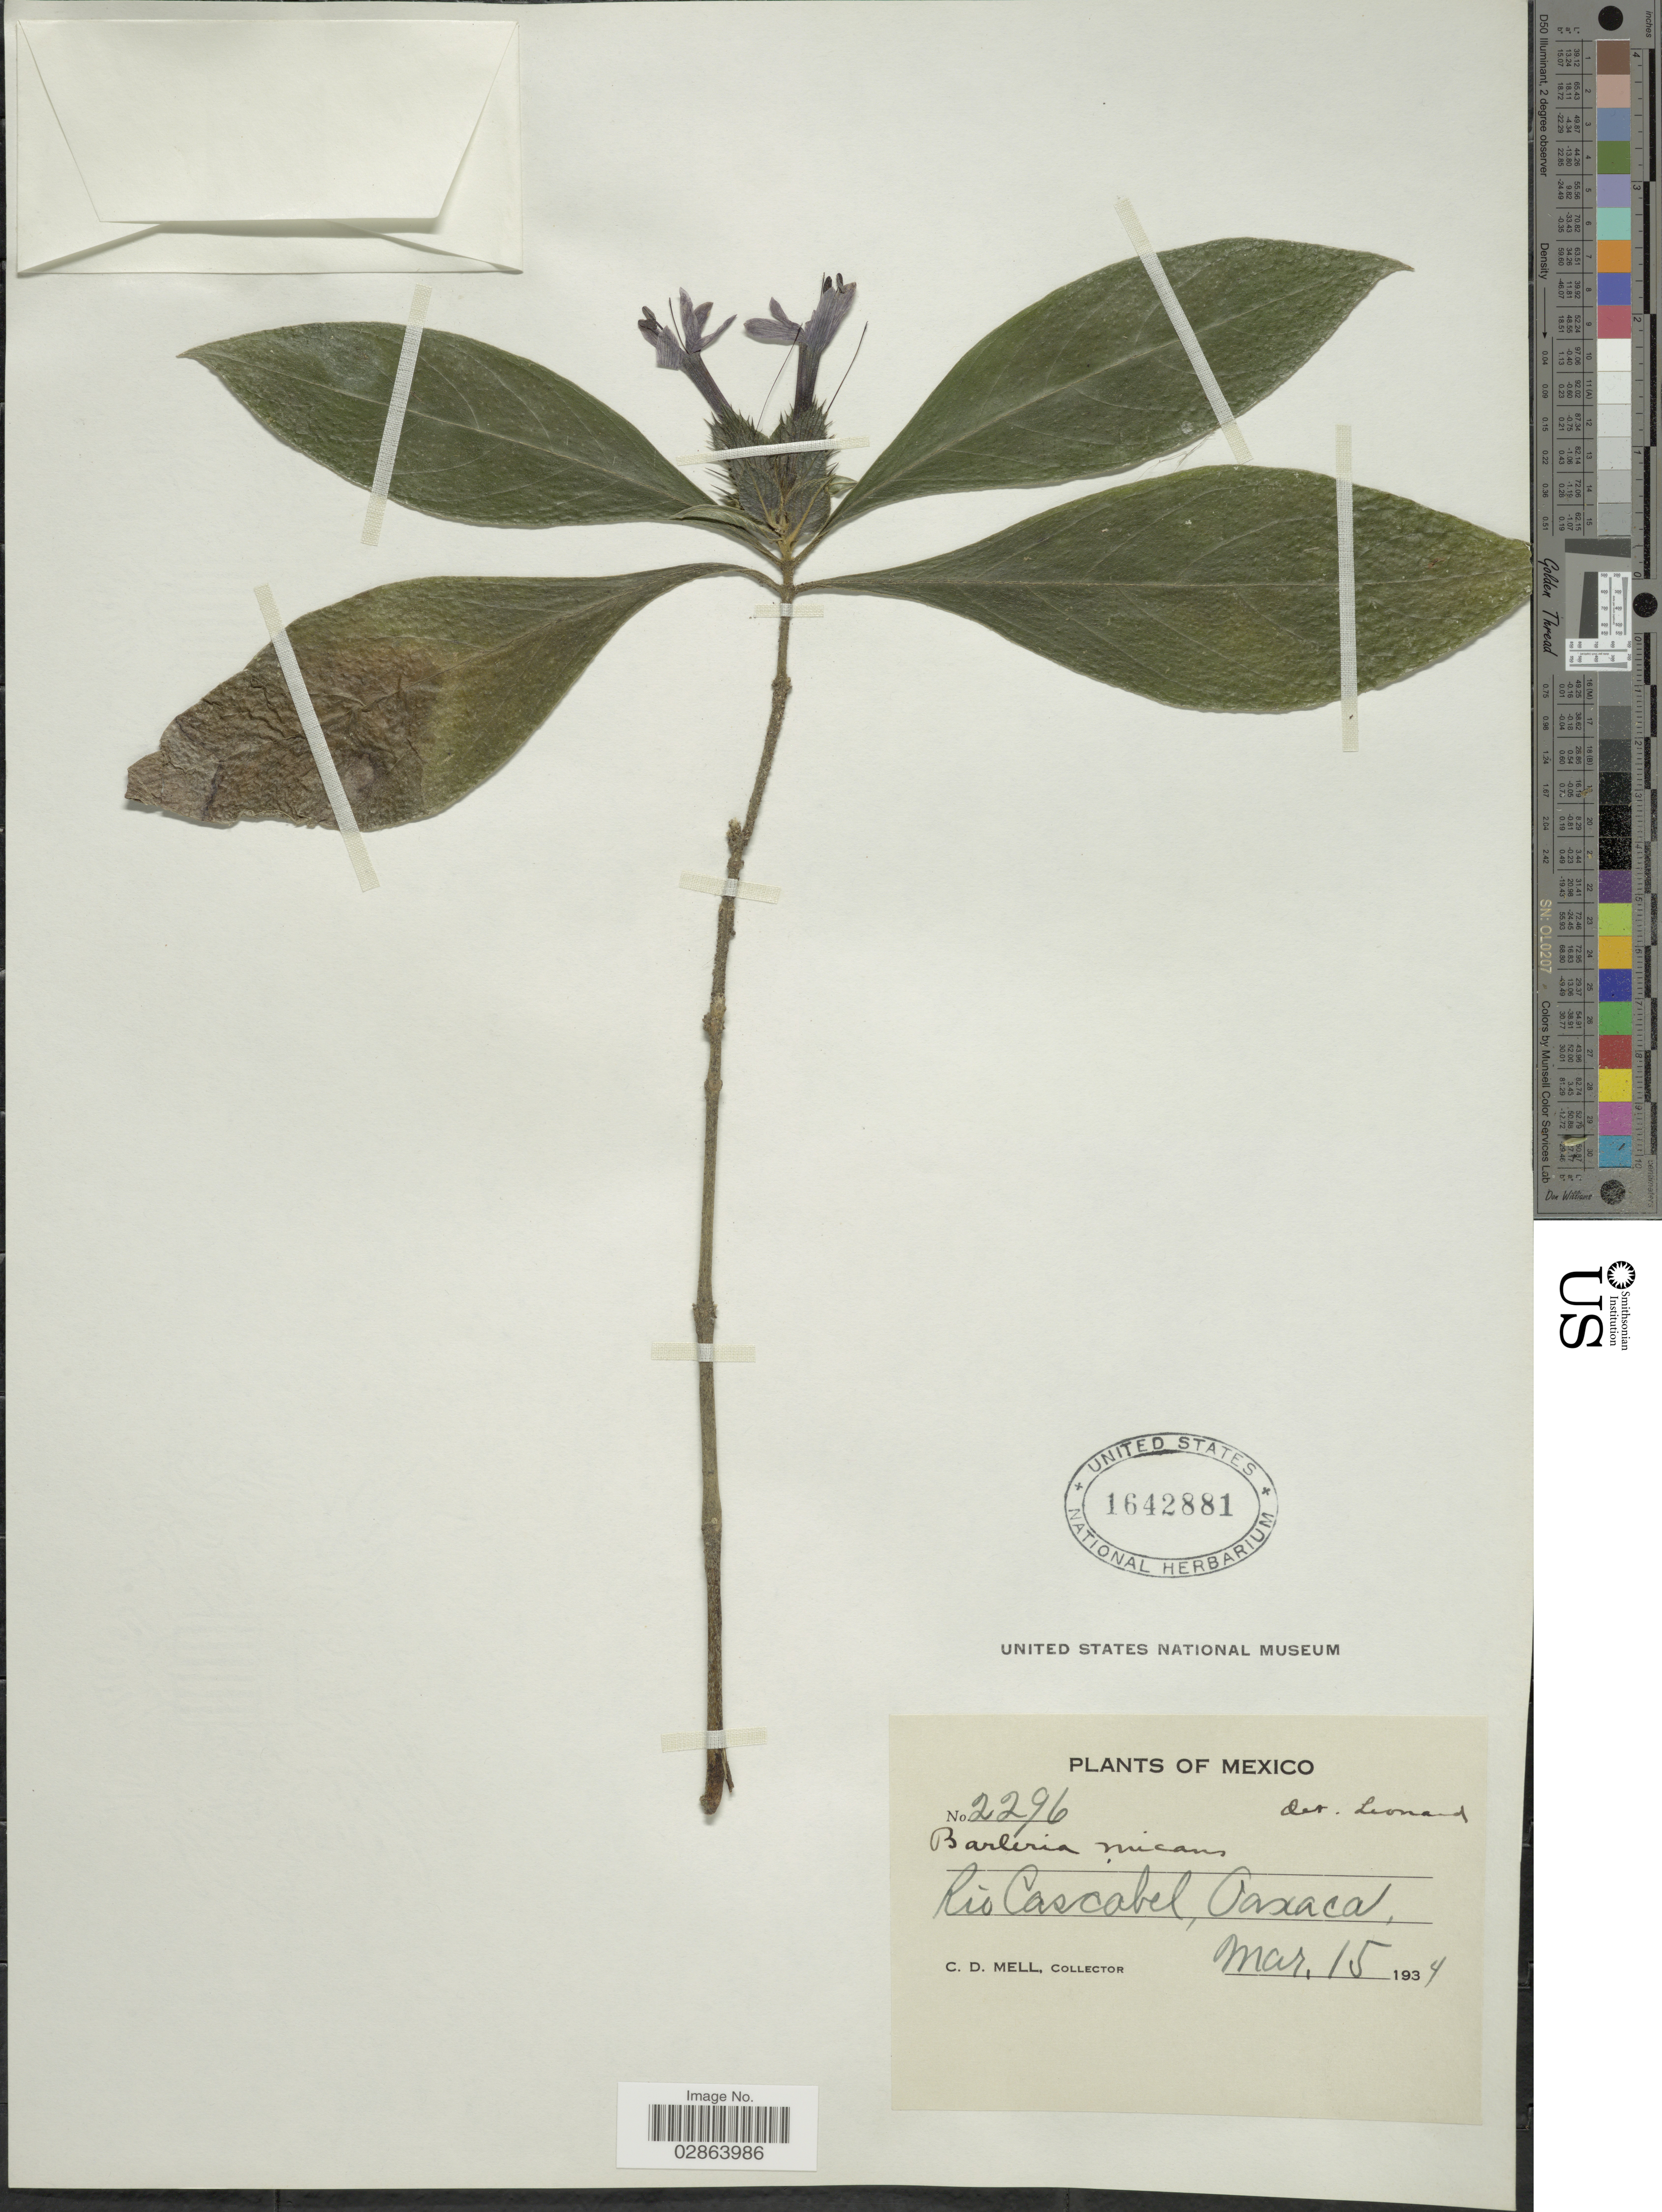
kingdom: Plantae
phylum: Tracheophyta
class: Magnoliopsida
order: Lamiales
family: Acanthaceae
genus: Barleria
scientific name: Barleria oenotheroides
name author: Dum. Cours.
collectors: C. D. Mell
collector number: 2296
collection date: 1934-03-15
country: Mexico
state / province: Oaxaca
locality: Rio Cascabel.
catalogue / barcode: US 1642881